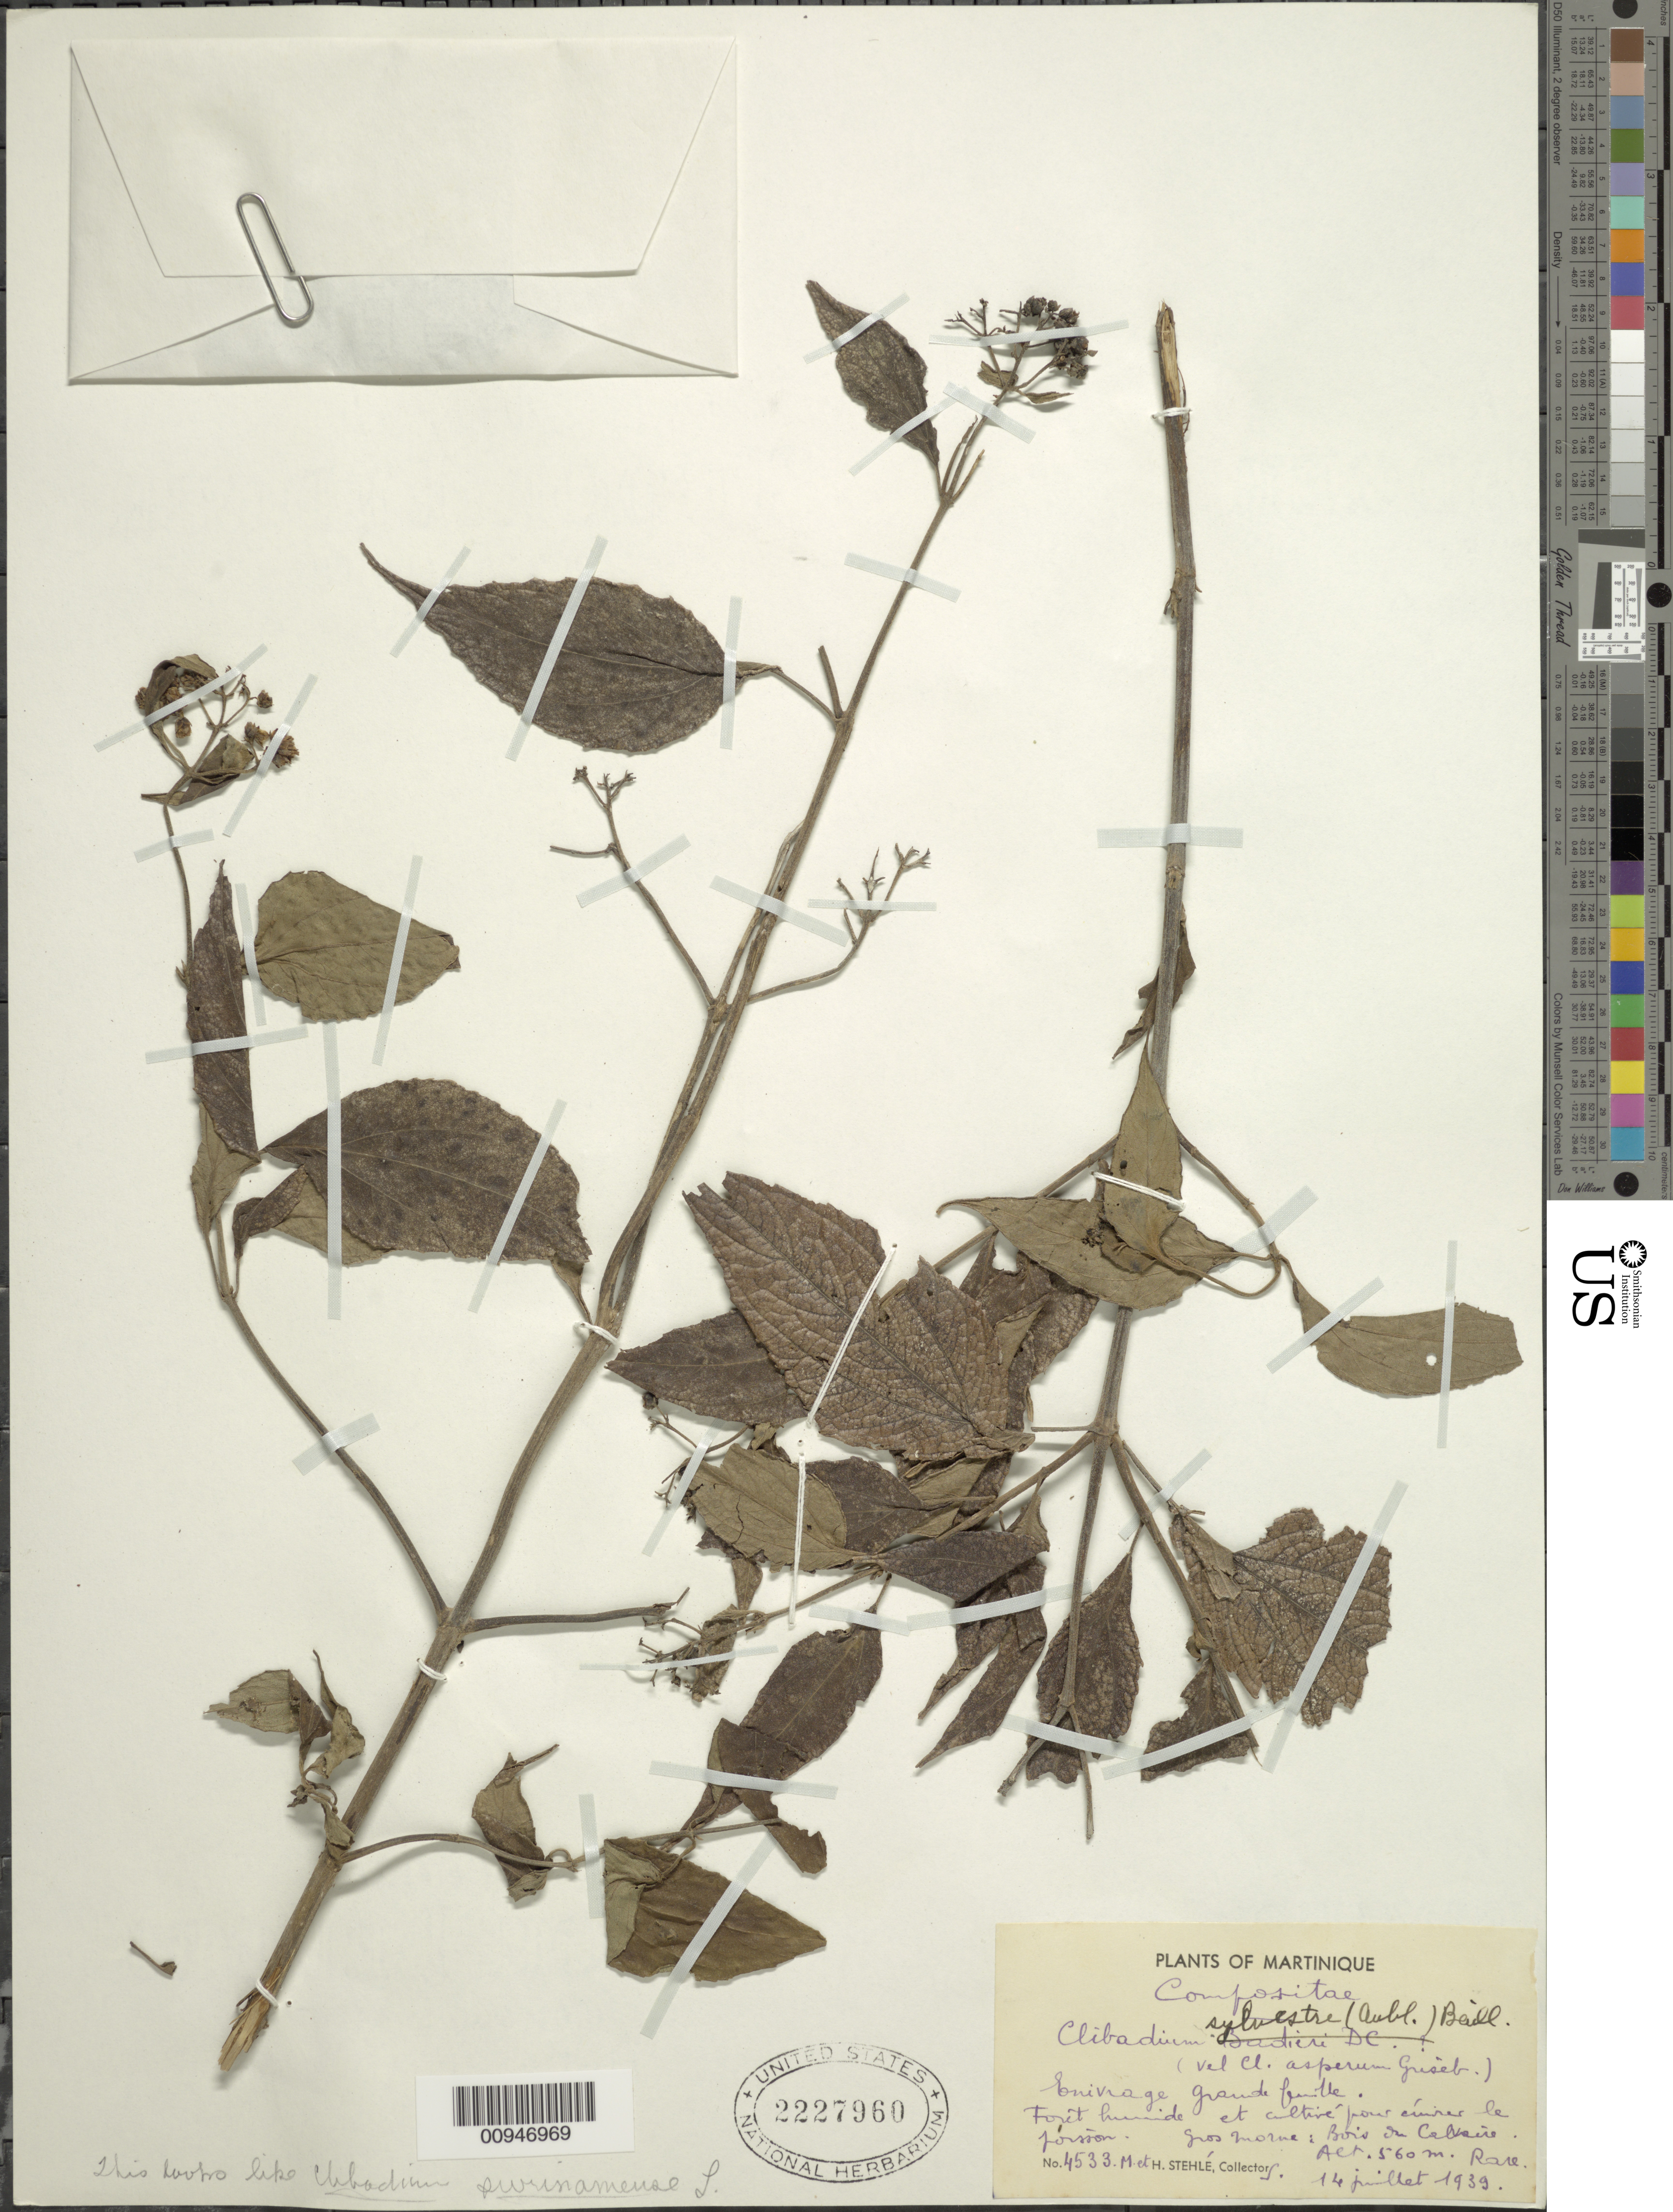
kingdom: Plantae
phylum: Tracheophyta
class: Magnoliopsida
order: Asterales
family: Asteraceae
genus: Clibadium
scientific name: Clibadium sylvestre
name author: (Aubl.) Baill.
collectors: H. Stehlé & M. Stehlé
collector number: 4533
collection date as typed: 14 Jul 1939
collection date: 1939-07-14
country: Martinique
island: Martinique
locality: Gros Morne, Bois ou Calvairs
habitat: "forêt humide et "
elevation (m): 560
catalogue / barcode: US 2227960